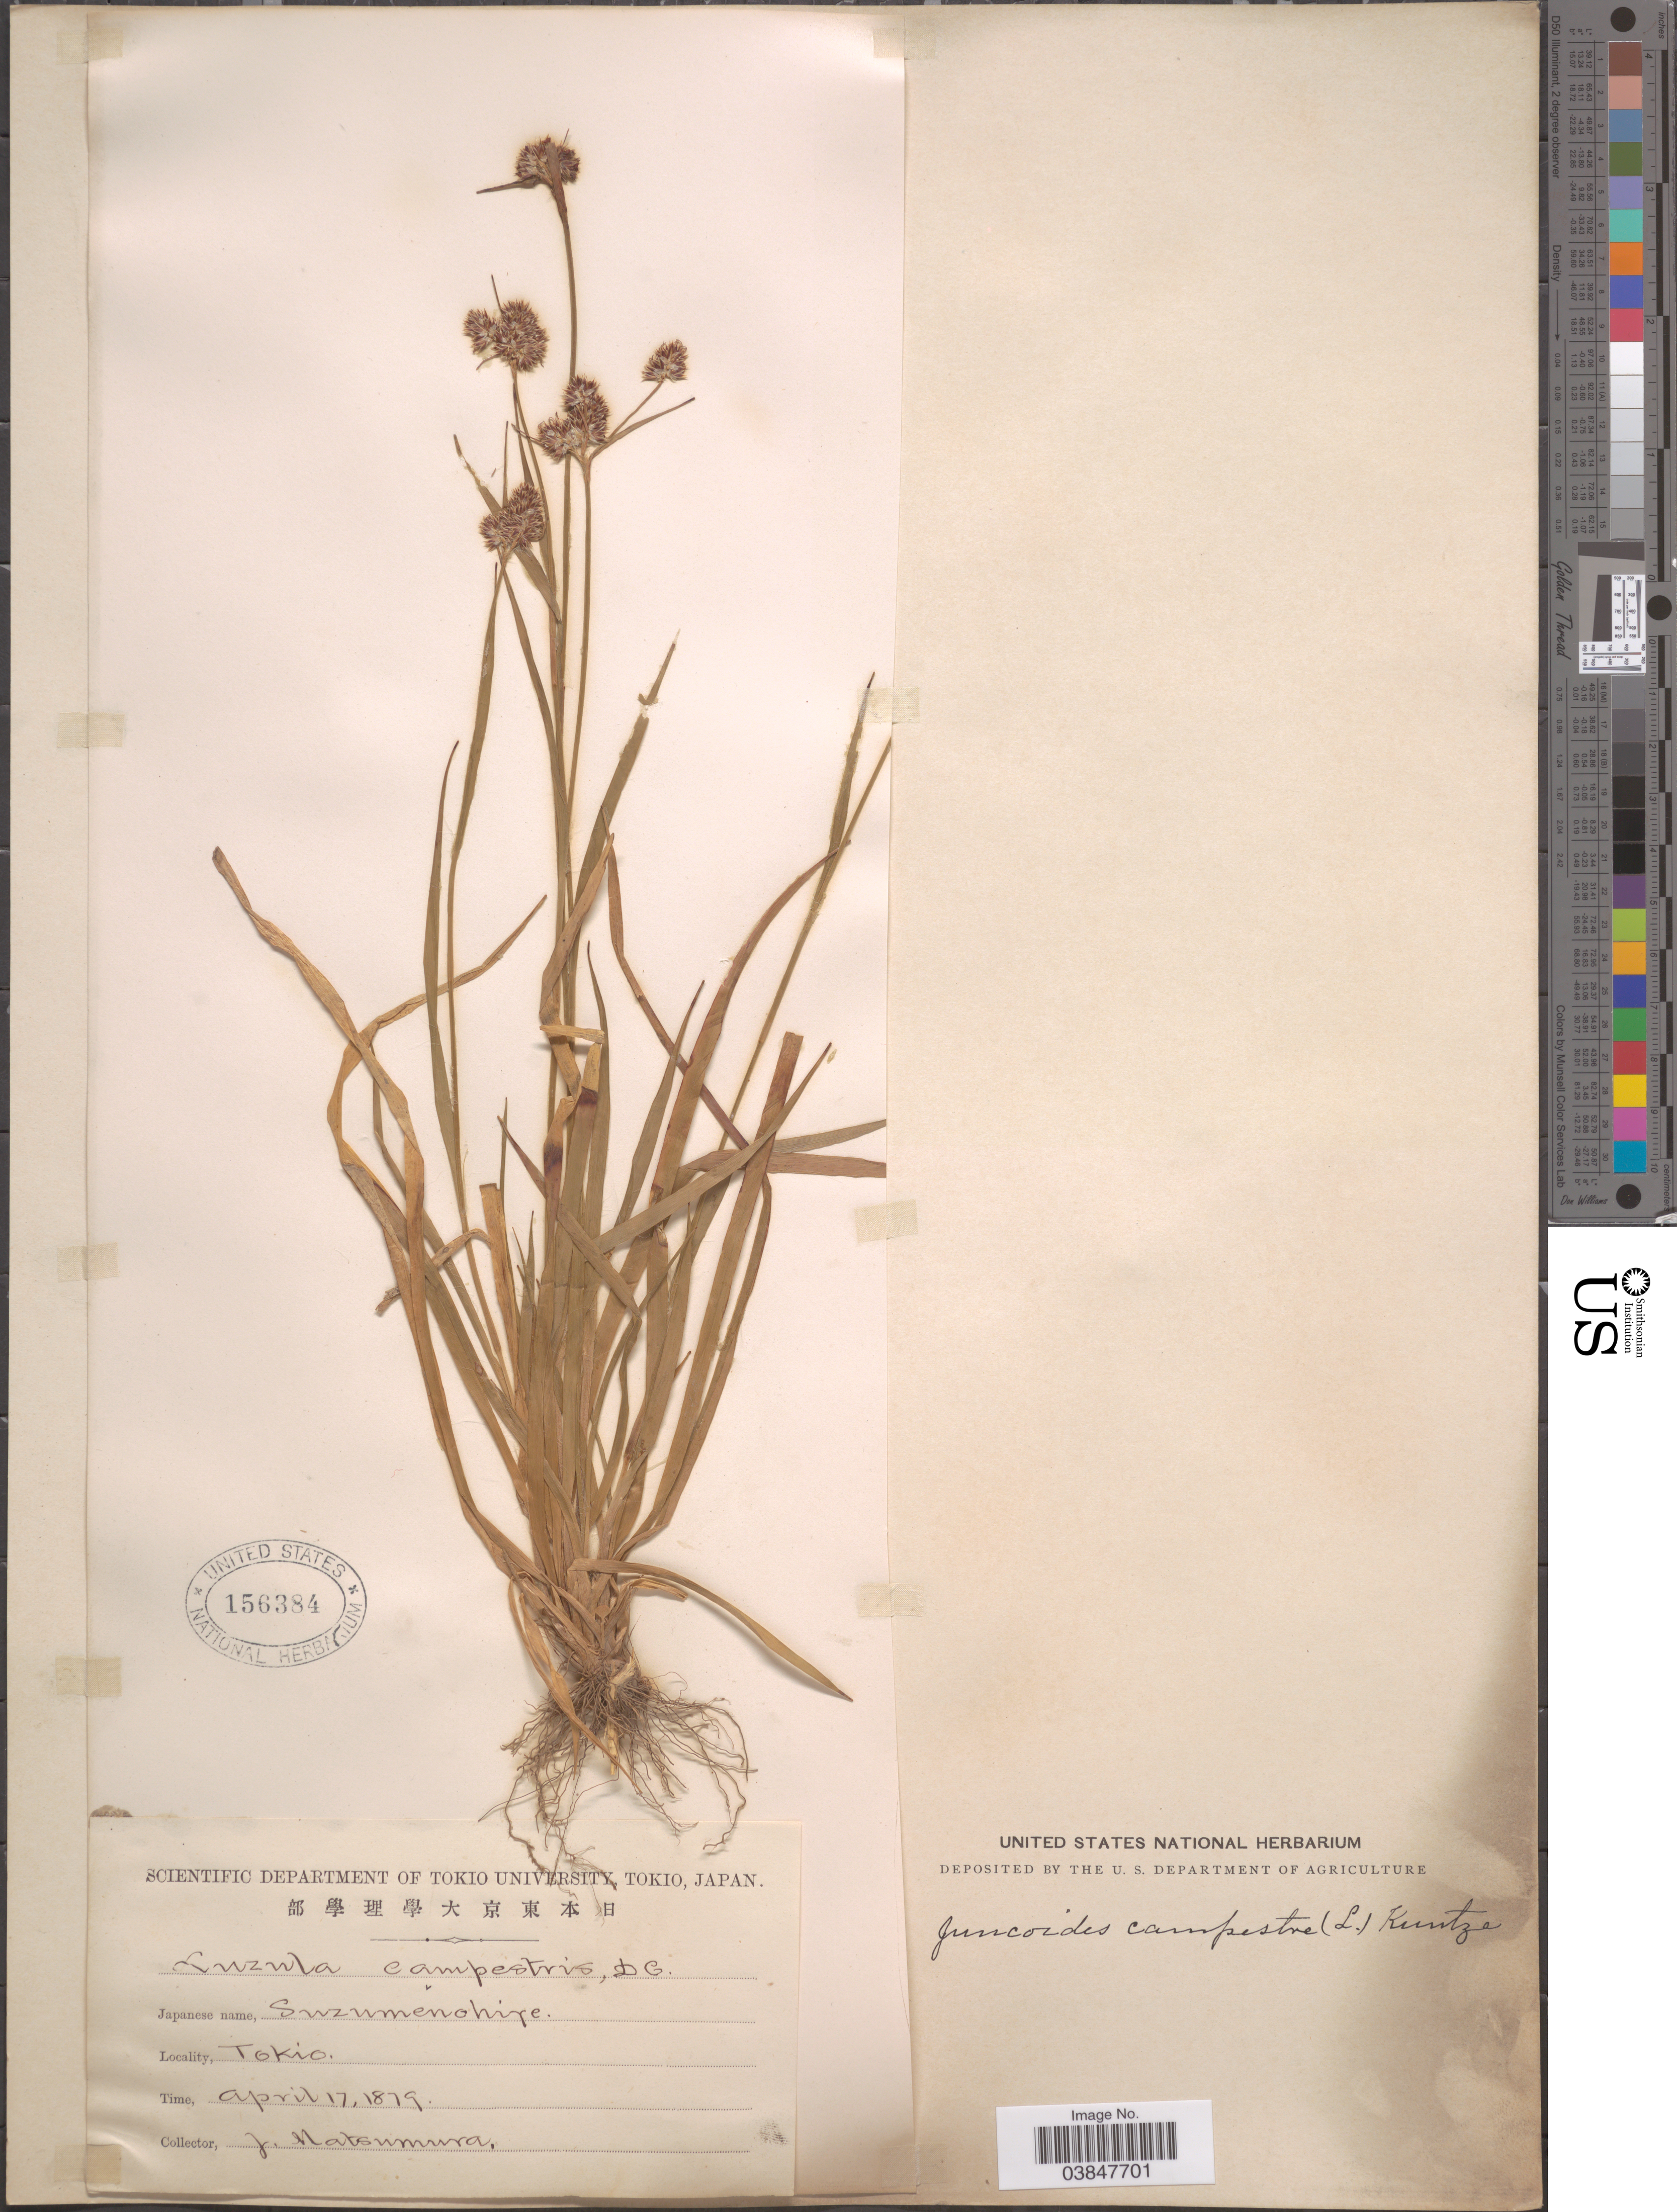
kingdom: Plantae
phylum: Tracheophyta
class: Liliopsida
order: Poales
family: Juncaceae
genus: Luzula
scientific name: Luzula campestris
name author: (L.) DC.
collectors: J. Matsumura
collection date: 1879-04-17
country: Japan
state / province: Tokyo, Federal City of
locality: Tokio.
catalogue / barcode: US 156384